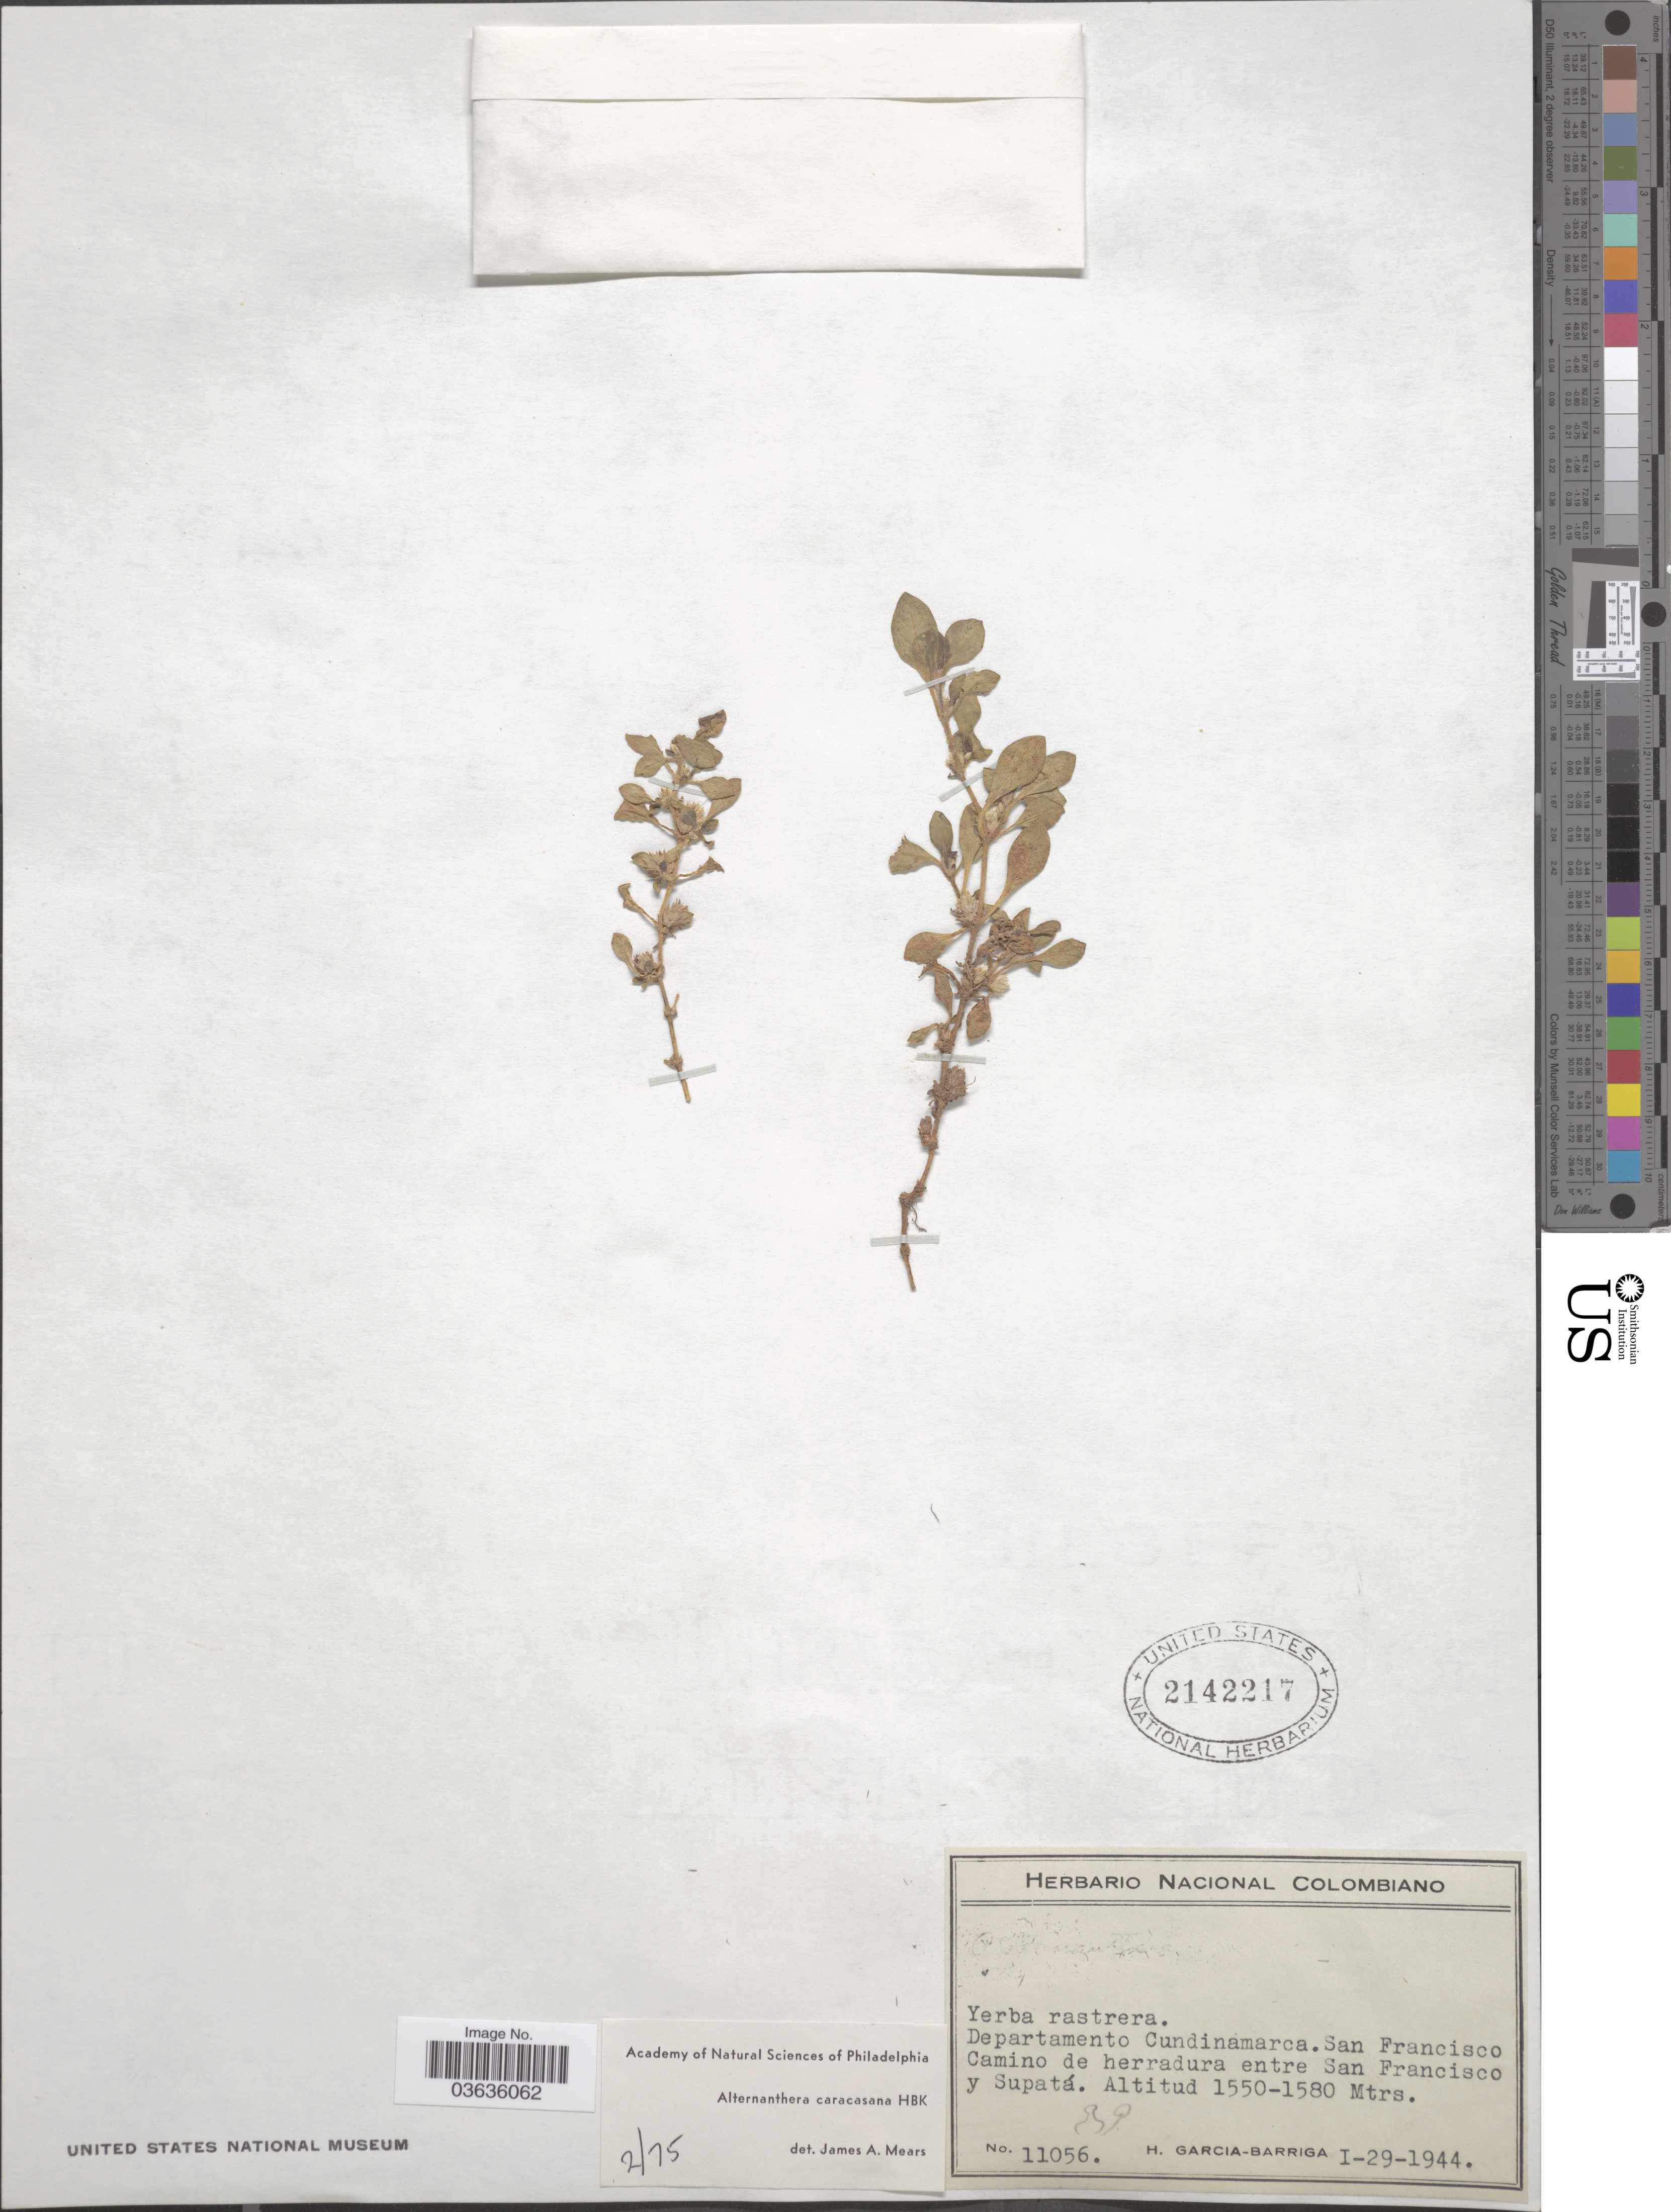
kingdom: Plantae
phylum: Tracheophyta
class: Magnoliopsida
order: Caryophyllales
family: Amaranthaceae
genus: Alternanthera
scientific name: Alternanthera caracasana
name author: Kunth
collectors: H. García Barriga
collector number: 11056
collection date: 1944-01-29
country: Colombia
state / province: Cundinamarca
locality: Departamento Cundinamarca. San Francisco. Camino de herradura entre San Francisco y Supatá.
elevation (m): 1550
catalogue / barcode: US 2142217